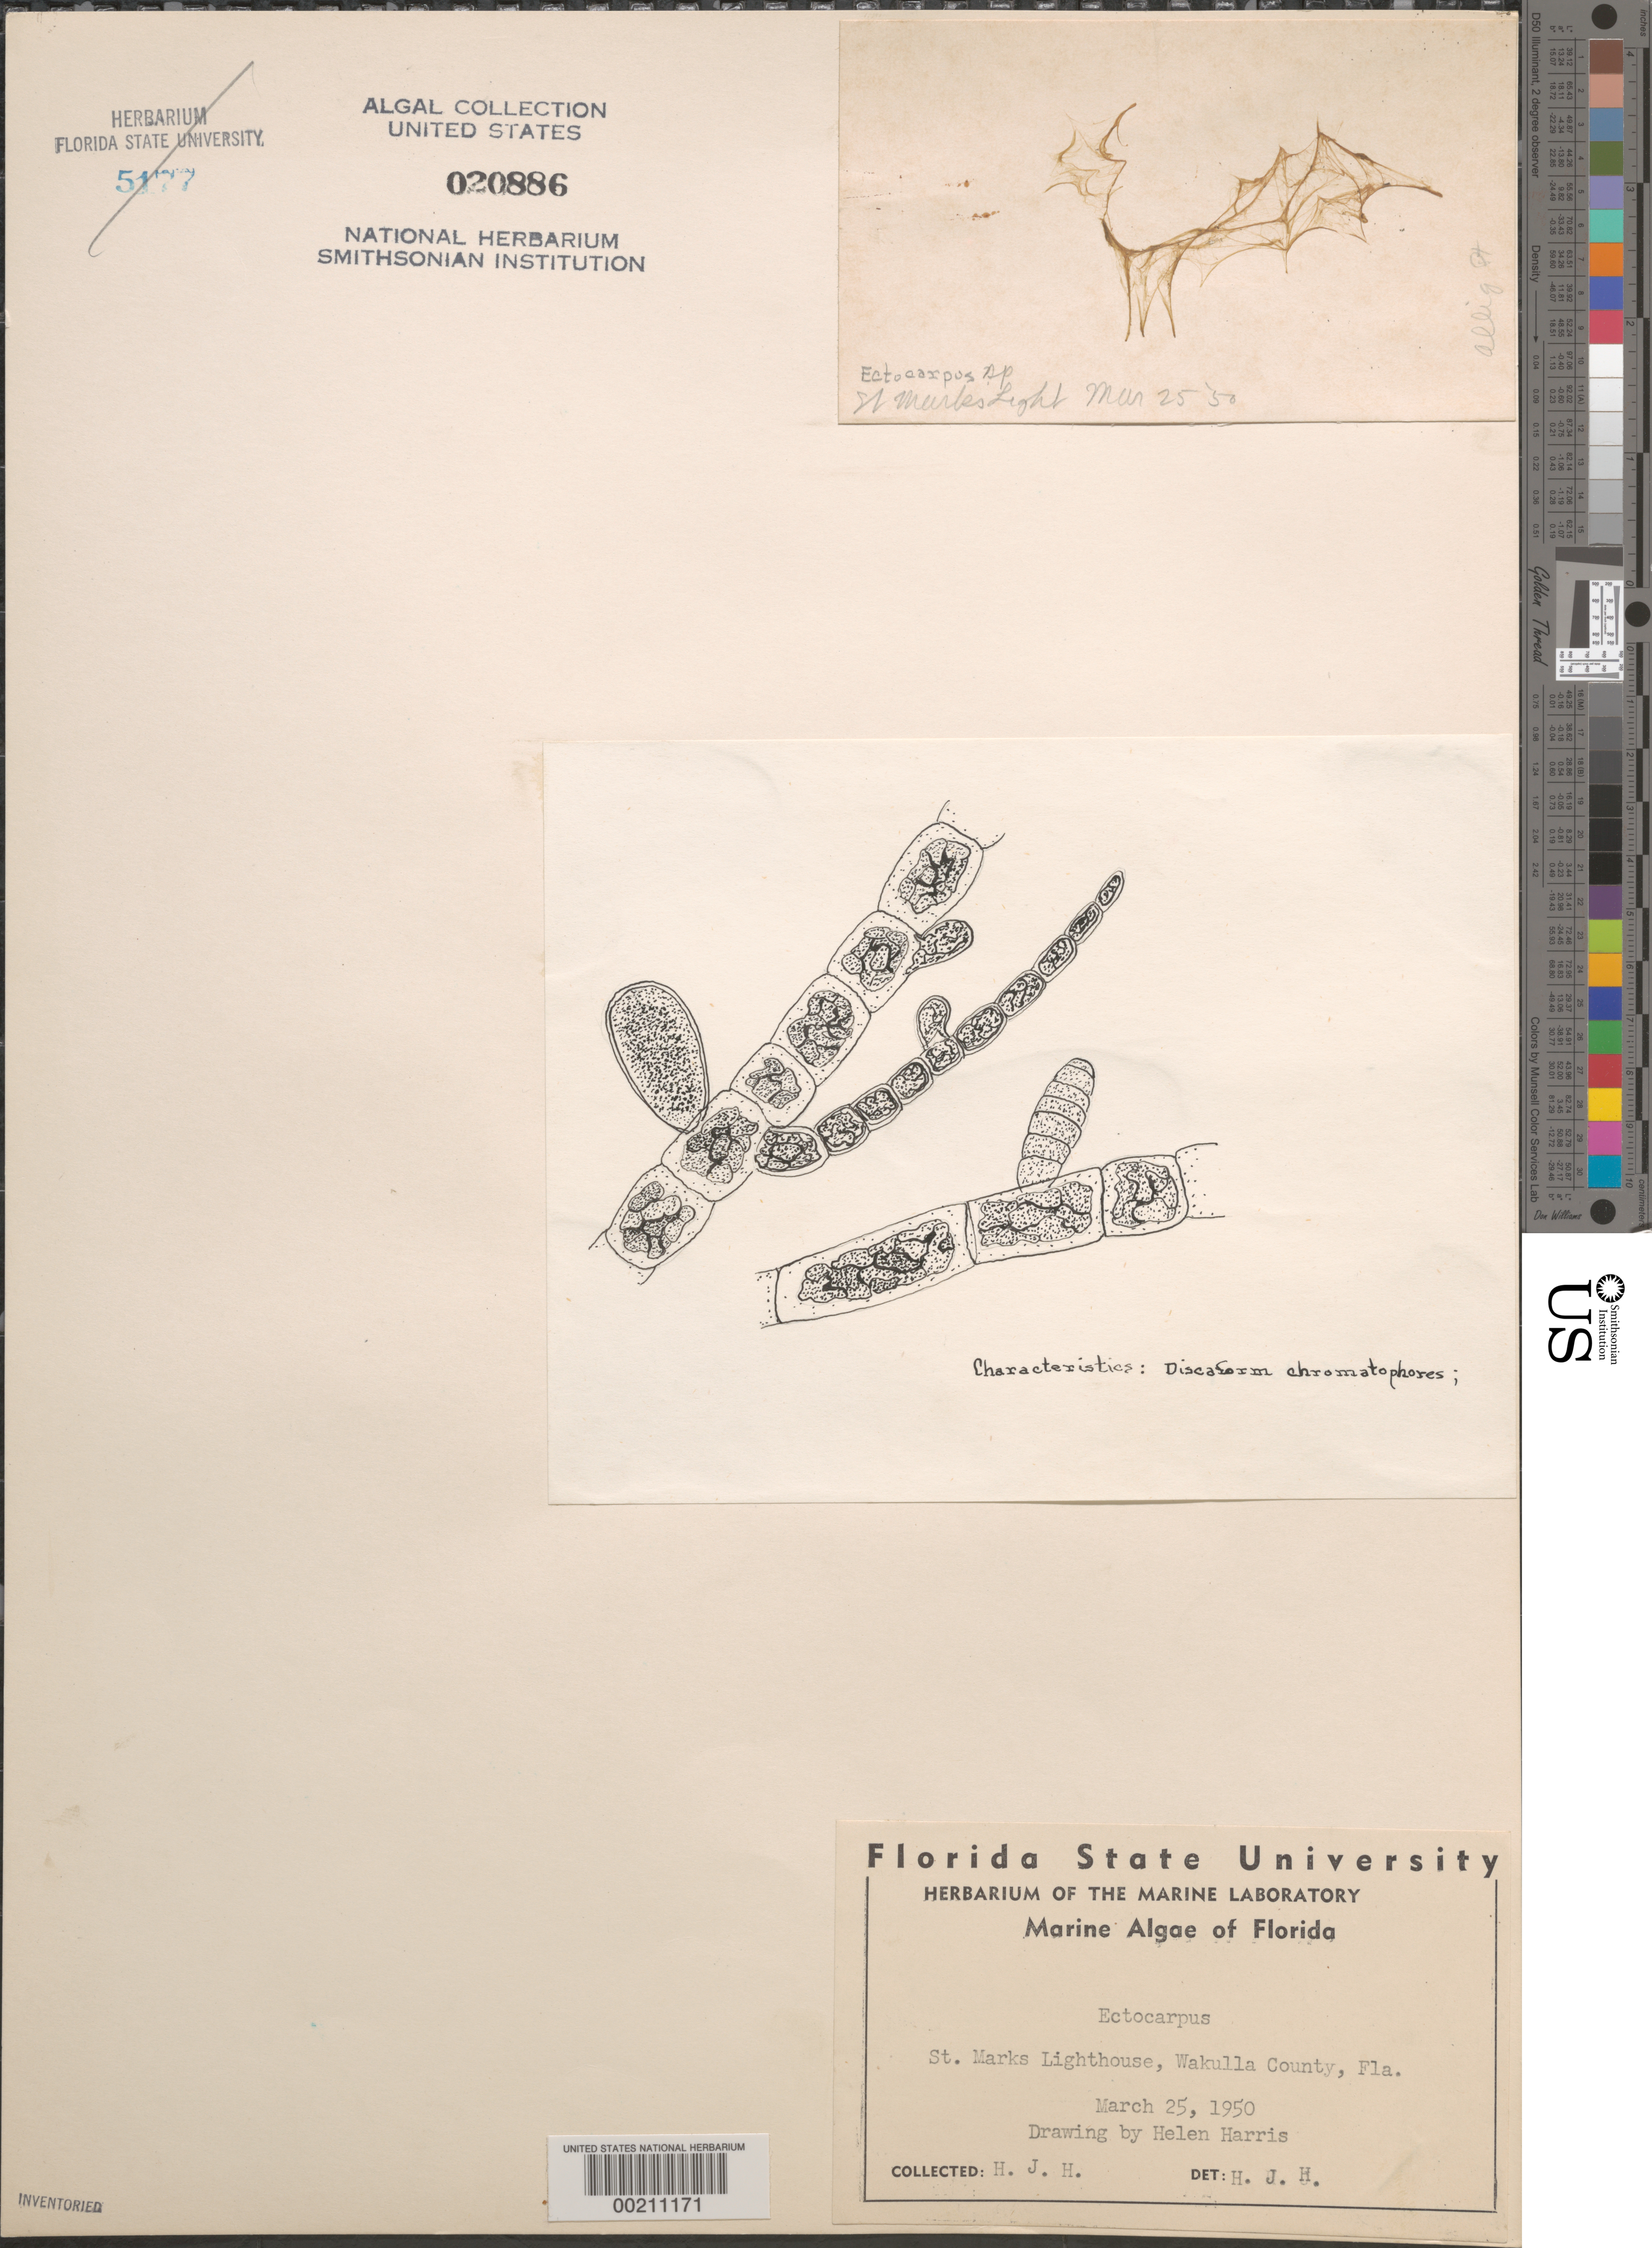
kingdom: Chromista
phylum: Ochrophyta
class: Phaeophyceae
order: Ectocarpales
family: Ectocarpaceae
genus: Ectocarpus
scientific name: Ectocarpus sp.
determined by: Humm, Harold J.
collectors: H. J. Humm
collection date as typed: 25 Mar 1950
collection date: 1950-03-25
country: United States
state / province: Florida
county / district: Wakulla County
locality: St. Marks Lighthouse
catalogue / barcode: US 20886